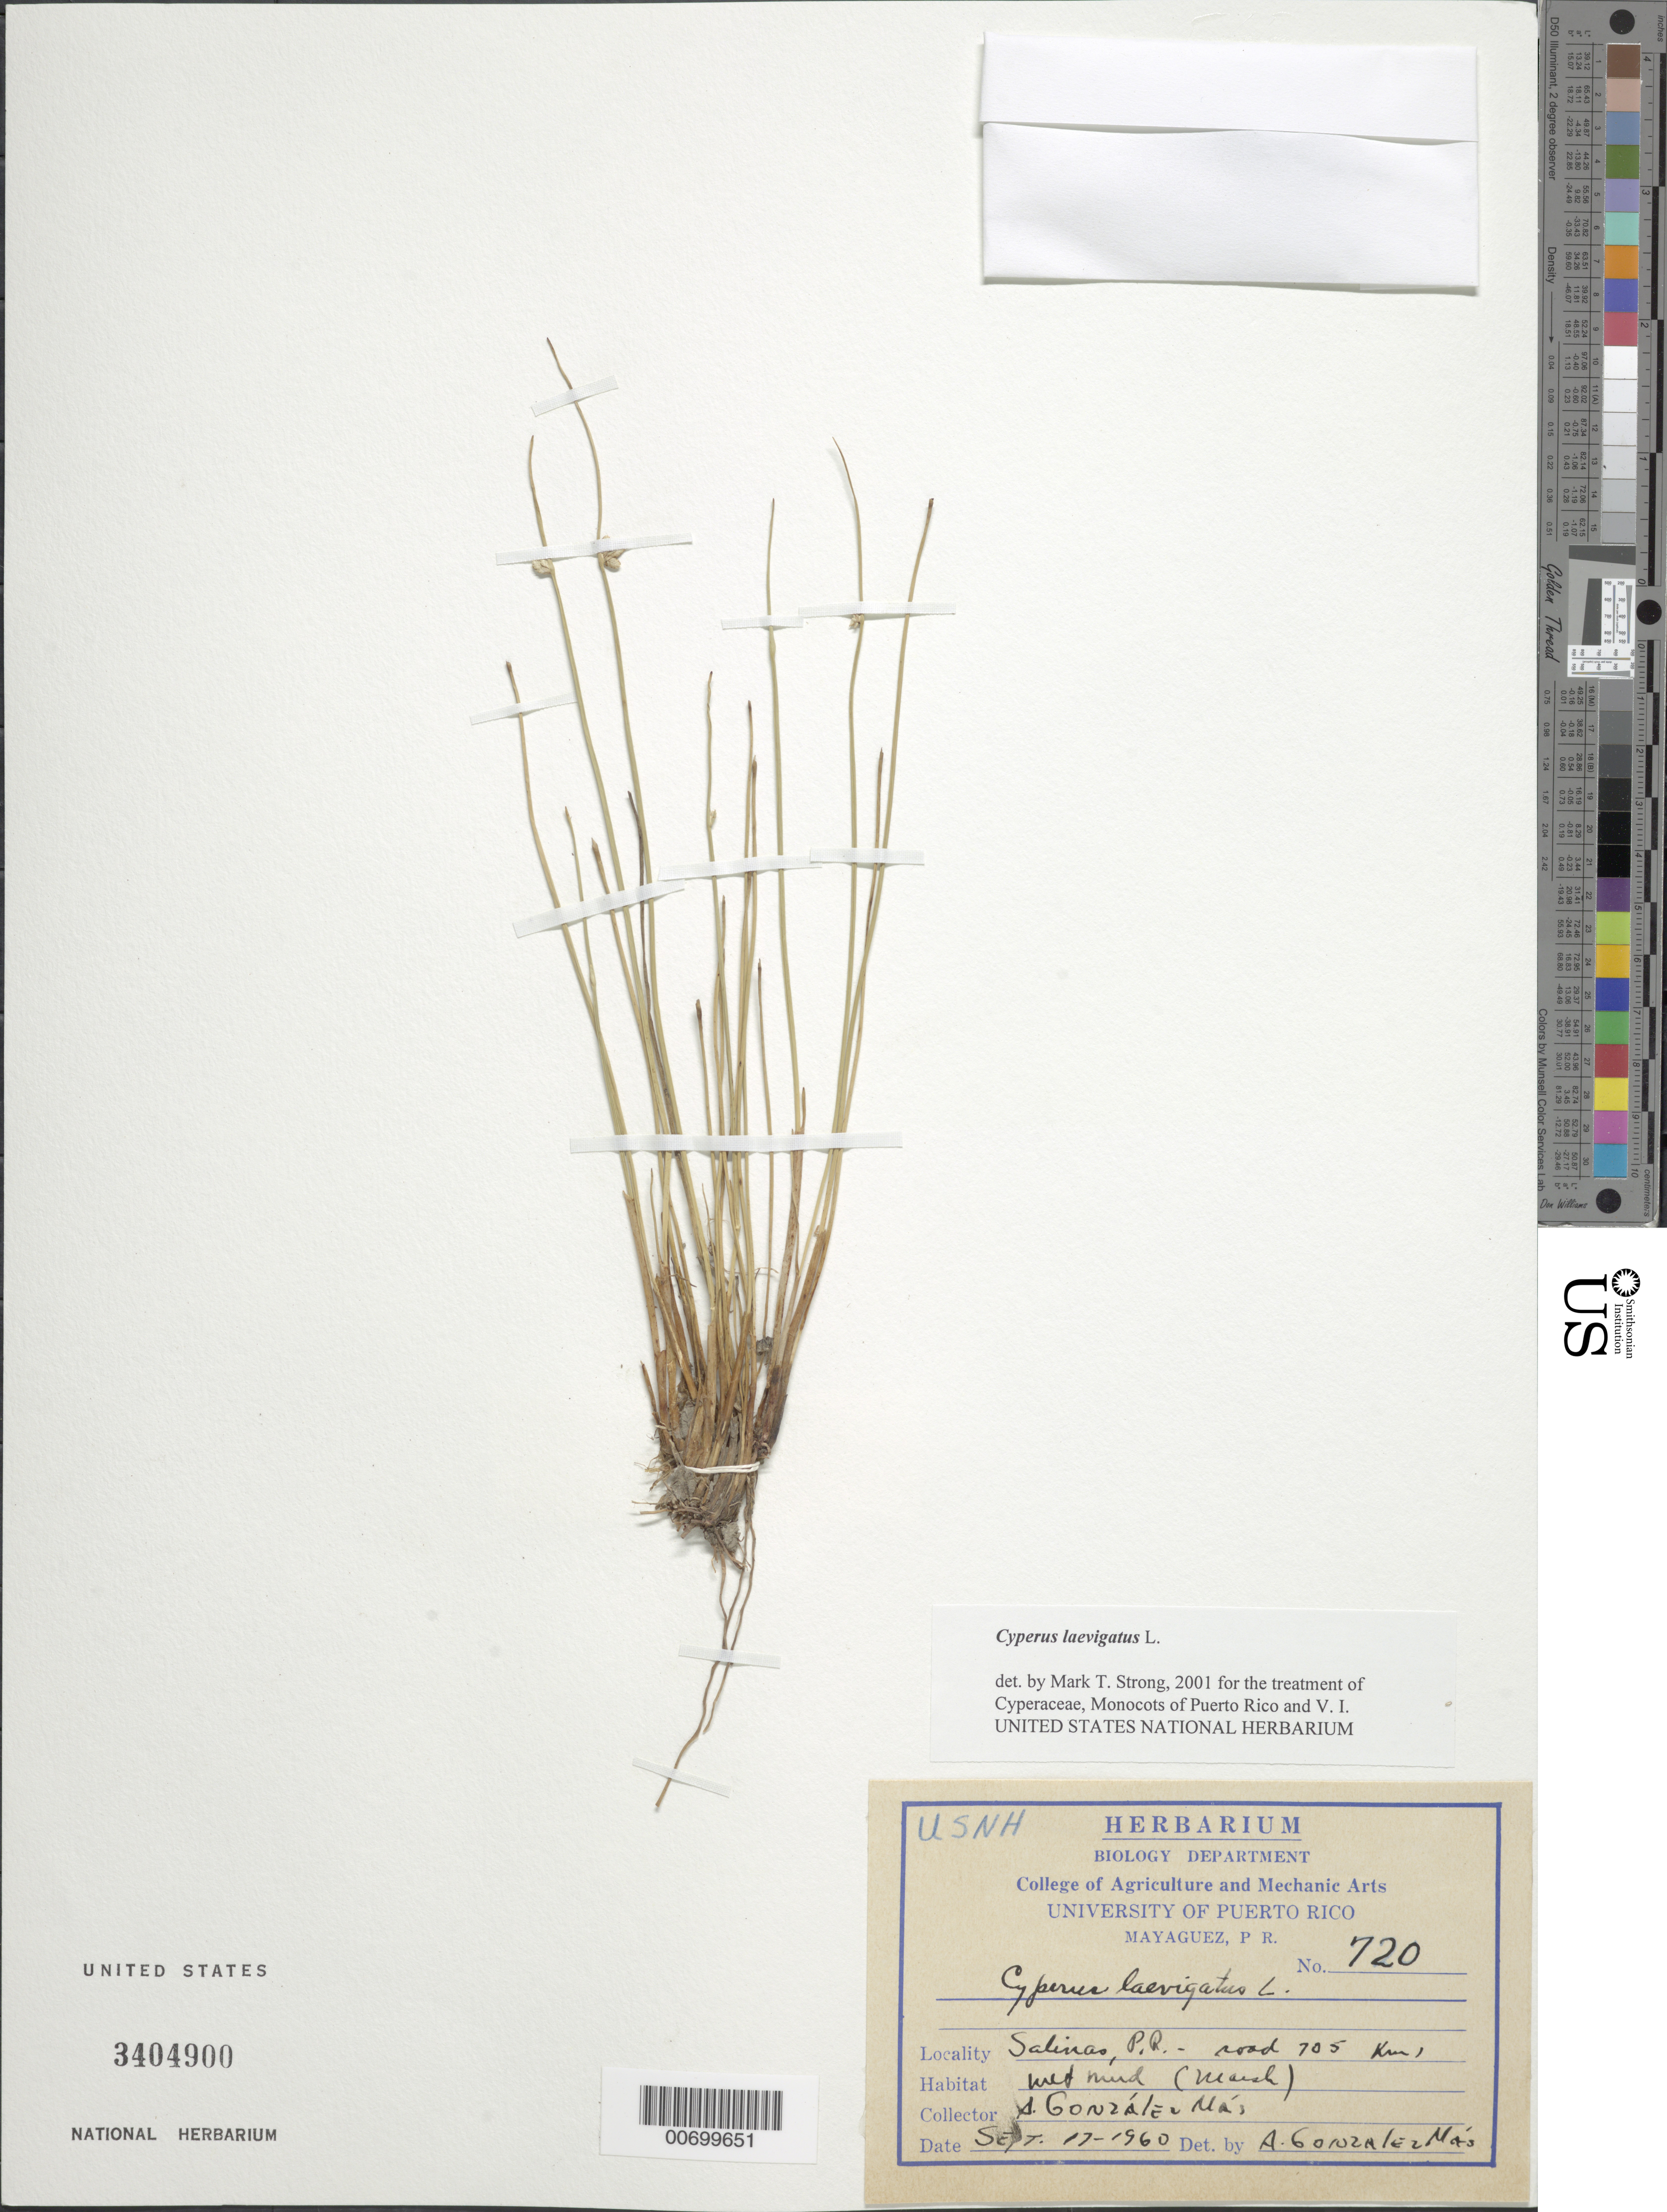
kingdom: Plantae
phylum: Tracheophyta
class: Liliopsida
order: Poales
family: Cyperaceae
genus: Cyperus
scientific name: Cyperus laevigatus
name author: L.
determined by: Strong, M. T., (US), Smithsonian Institution - National Museum of Natural History (UNITED STATES)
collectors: A. González Más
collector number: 720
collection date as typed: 17 Sep 1960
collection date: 1960-09-17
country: Puerto Rico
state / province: Salinas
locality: Salinas: Rd. 705, km 1.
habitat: Wet muddy place; marsh.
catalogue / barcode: US 3404900